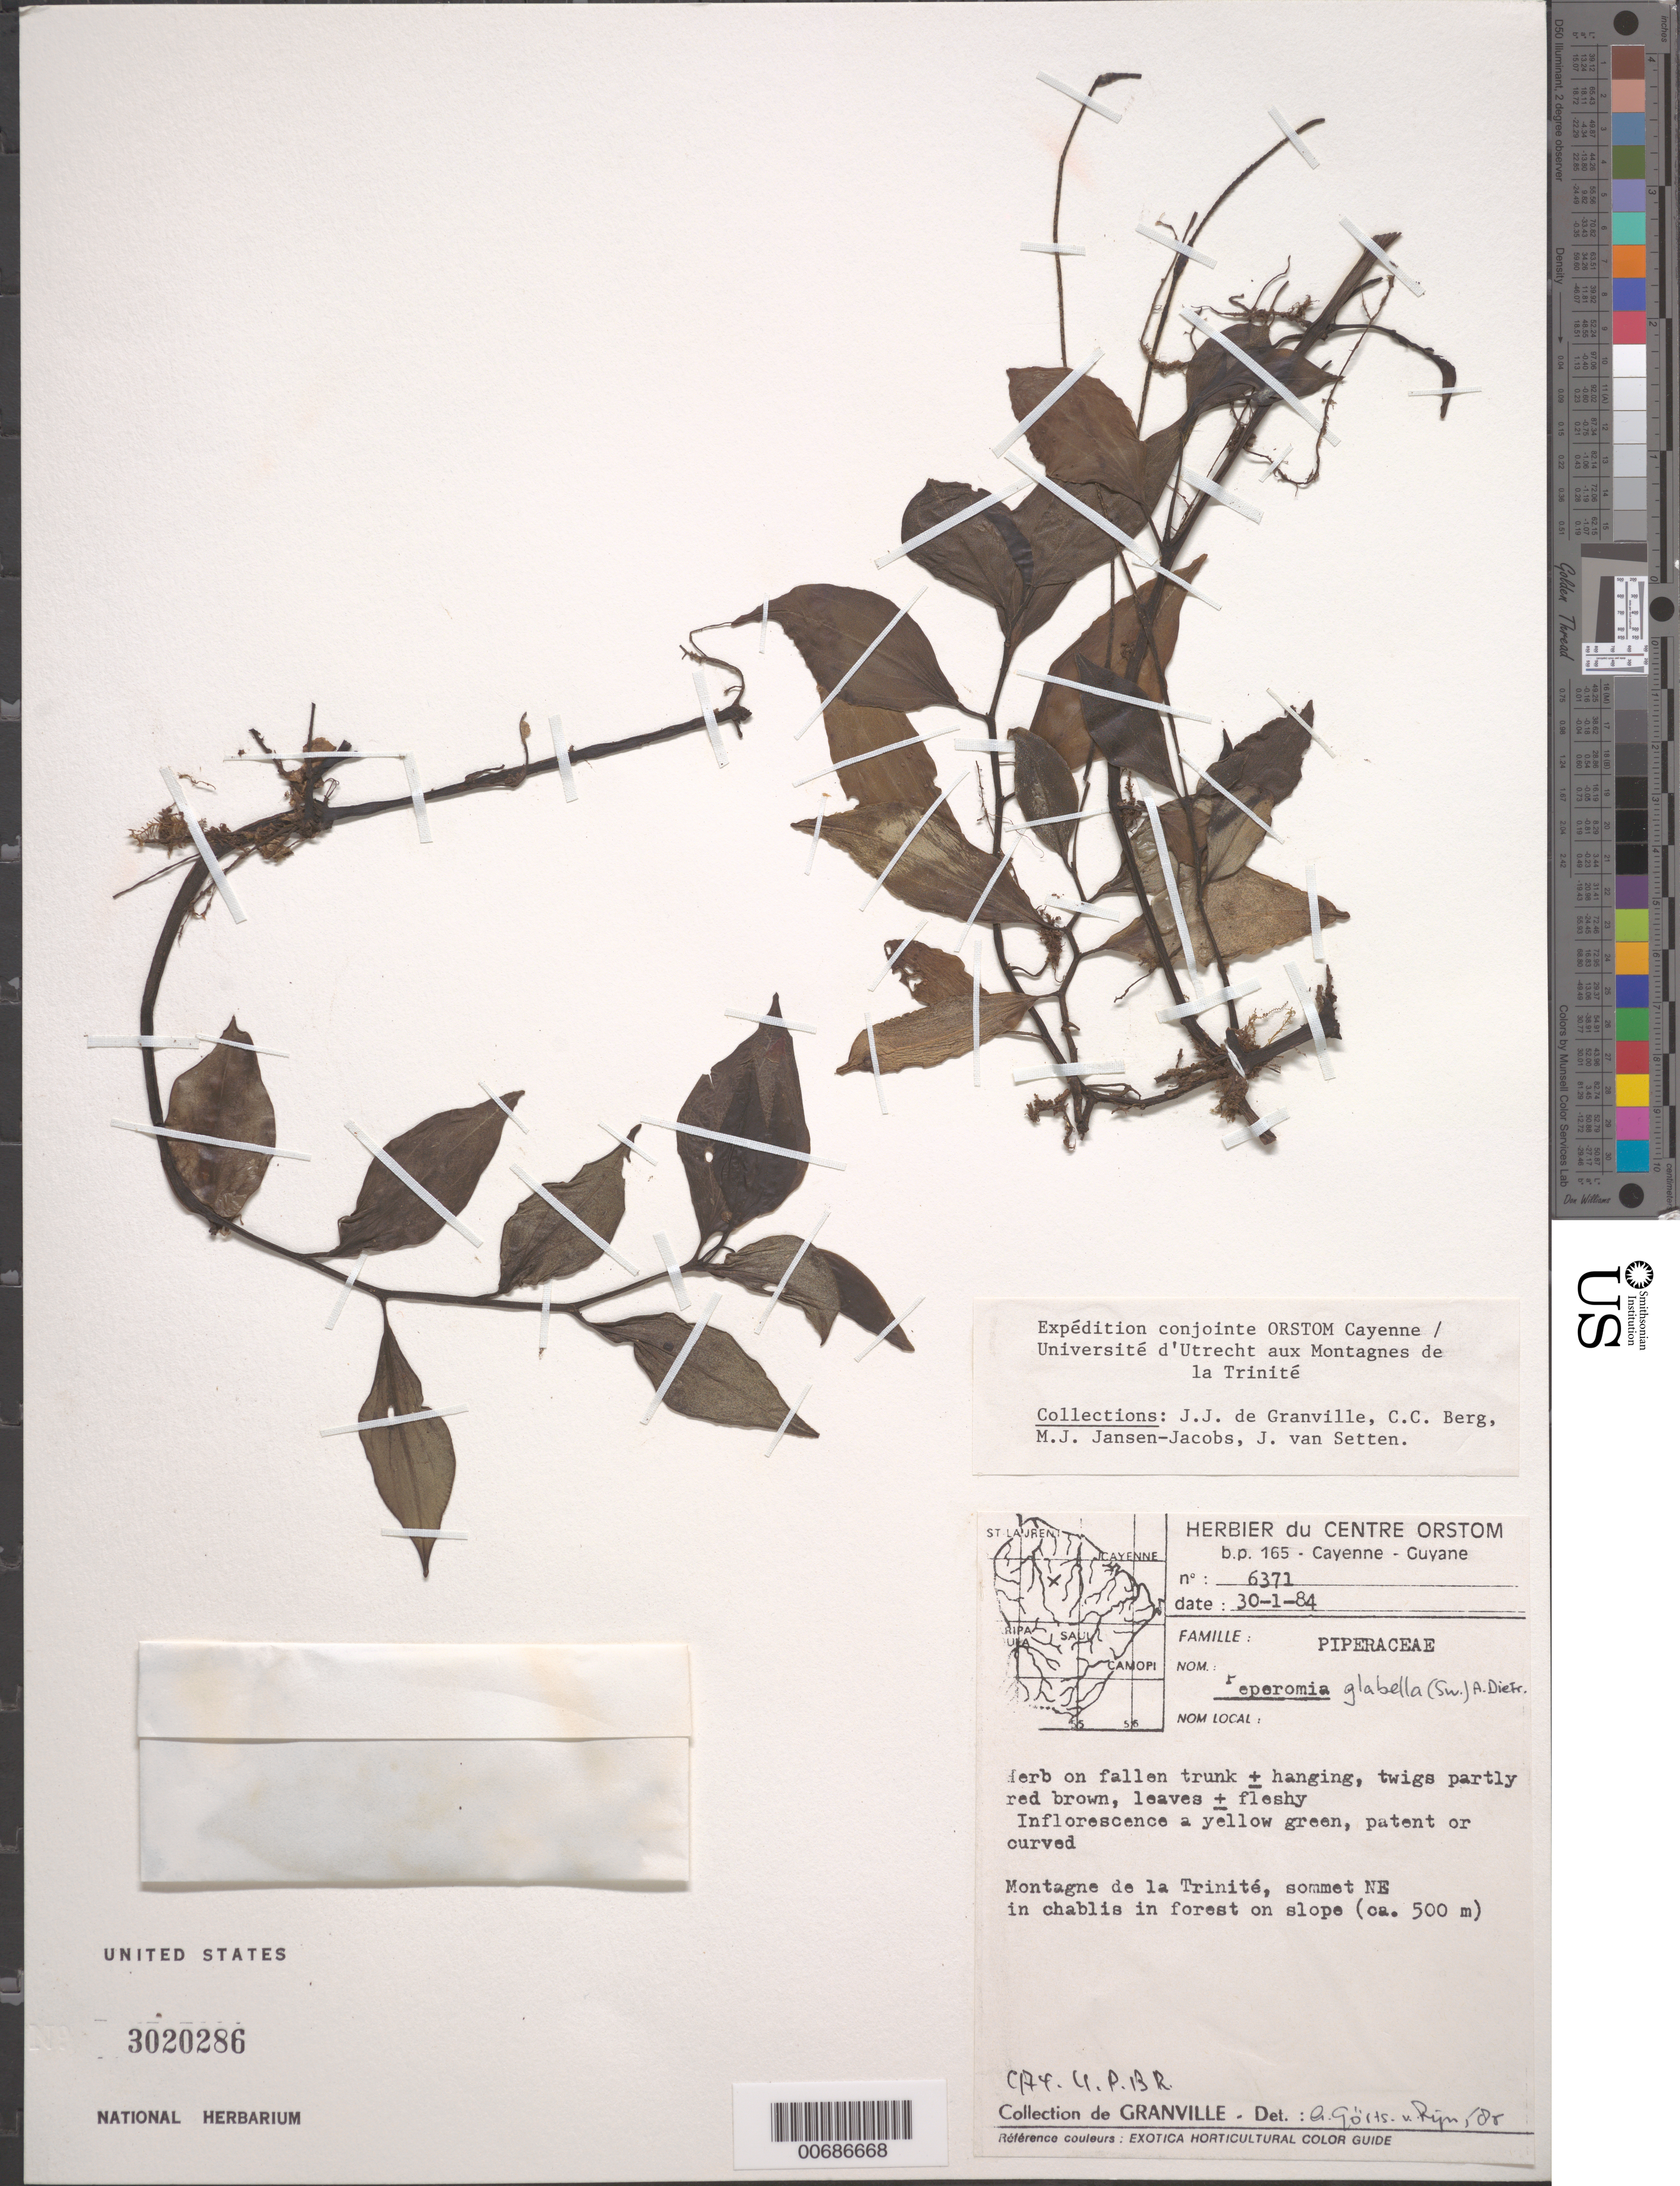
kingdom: Plantae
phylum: Tracheophyta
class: Magnoliopsida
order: Piperales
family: Piperaceae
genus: Peperomia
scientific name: Peperomia glabella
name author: (Sw.) A. Dietr.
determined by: Görts-van Rijn, A. R. A.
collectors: J.-J. de Granville, C. C. Berg, M. J. Jansen-Jacobs & J. van Setten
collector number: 6371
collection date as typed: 30-Jan-84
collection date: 1984-01-30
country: French Guiana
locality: Montagnes de la Trinité, sommet NE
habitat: Chablis in forest on slopes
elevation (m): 500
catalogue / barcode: US 3020286